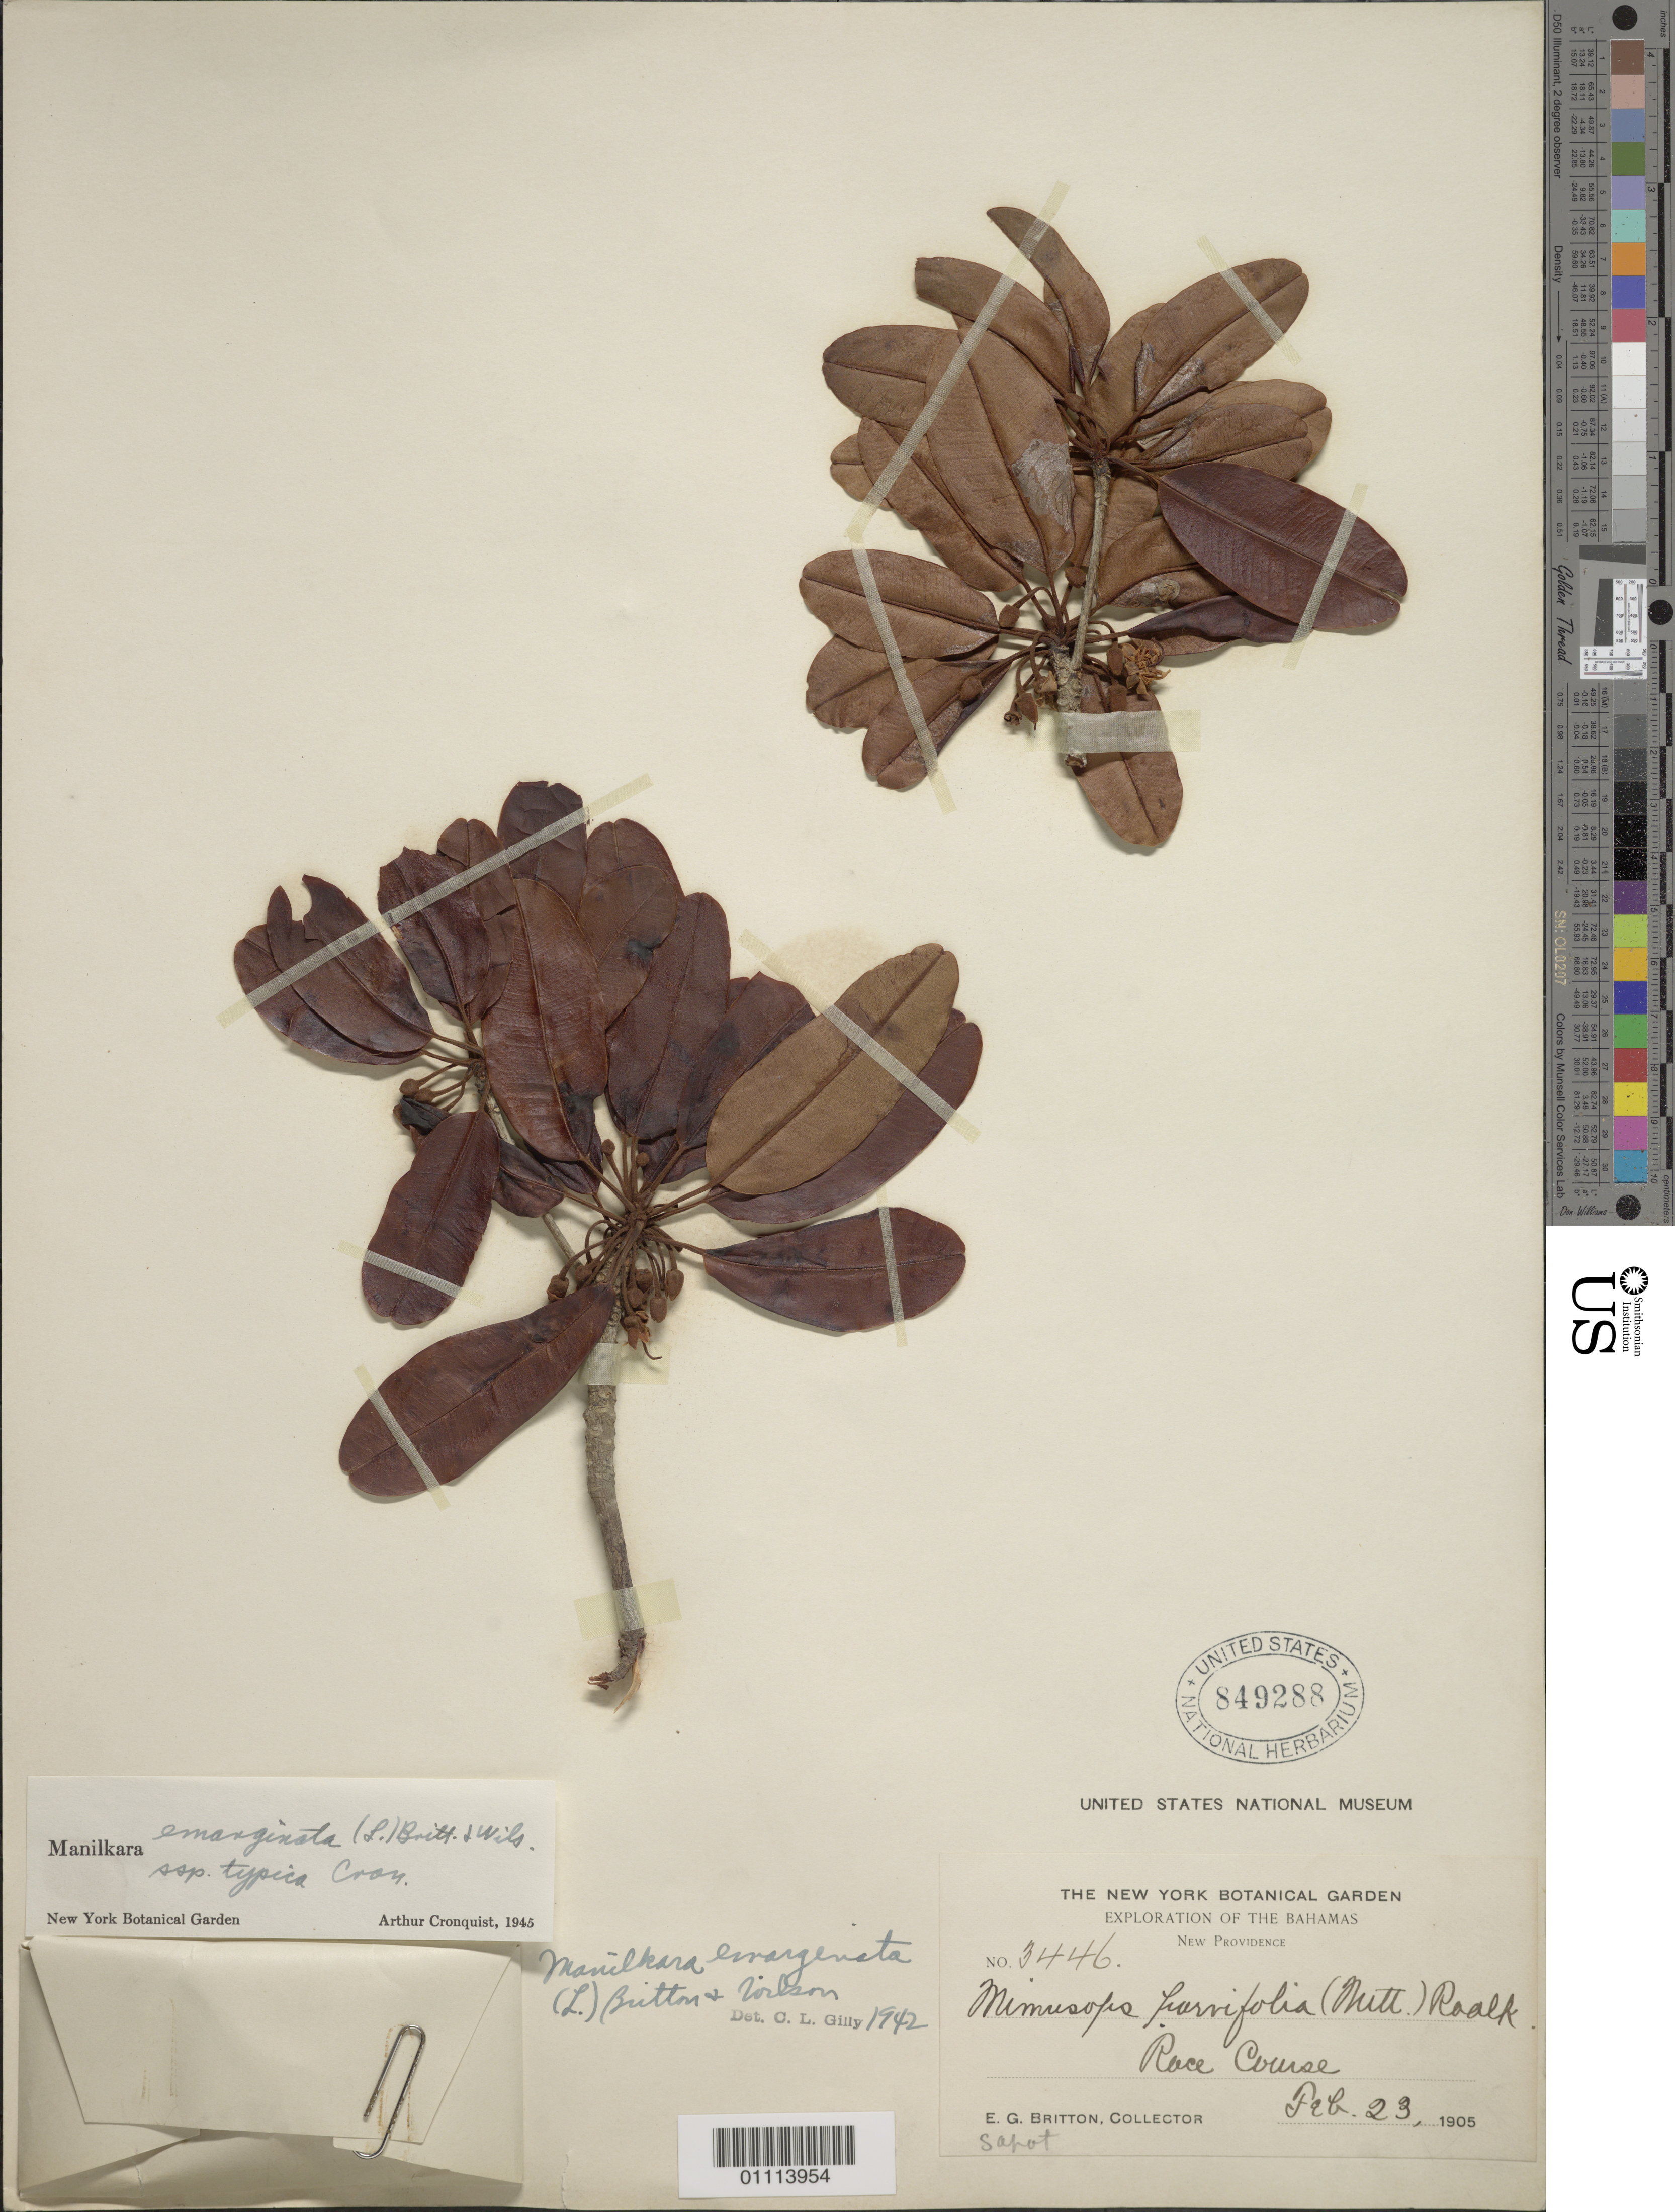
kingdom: Plantae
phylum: Tracheophyta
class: Magnoliopsida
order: Ericales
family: Sapotaceae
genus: Manilkara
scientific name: Manilkara emarginata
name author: (L.) Britton & P. Wilson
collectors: E. G. Britton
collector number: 3446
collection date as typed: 23 Feb 1905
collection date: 1905-02-23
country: Bahamas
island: New Providence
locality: Race Course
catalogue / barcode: US 849288